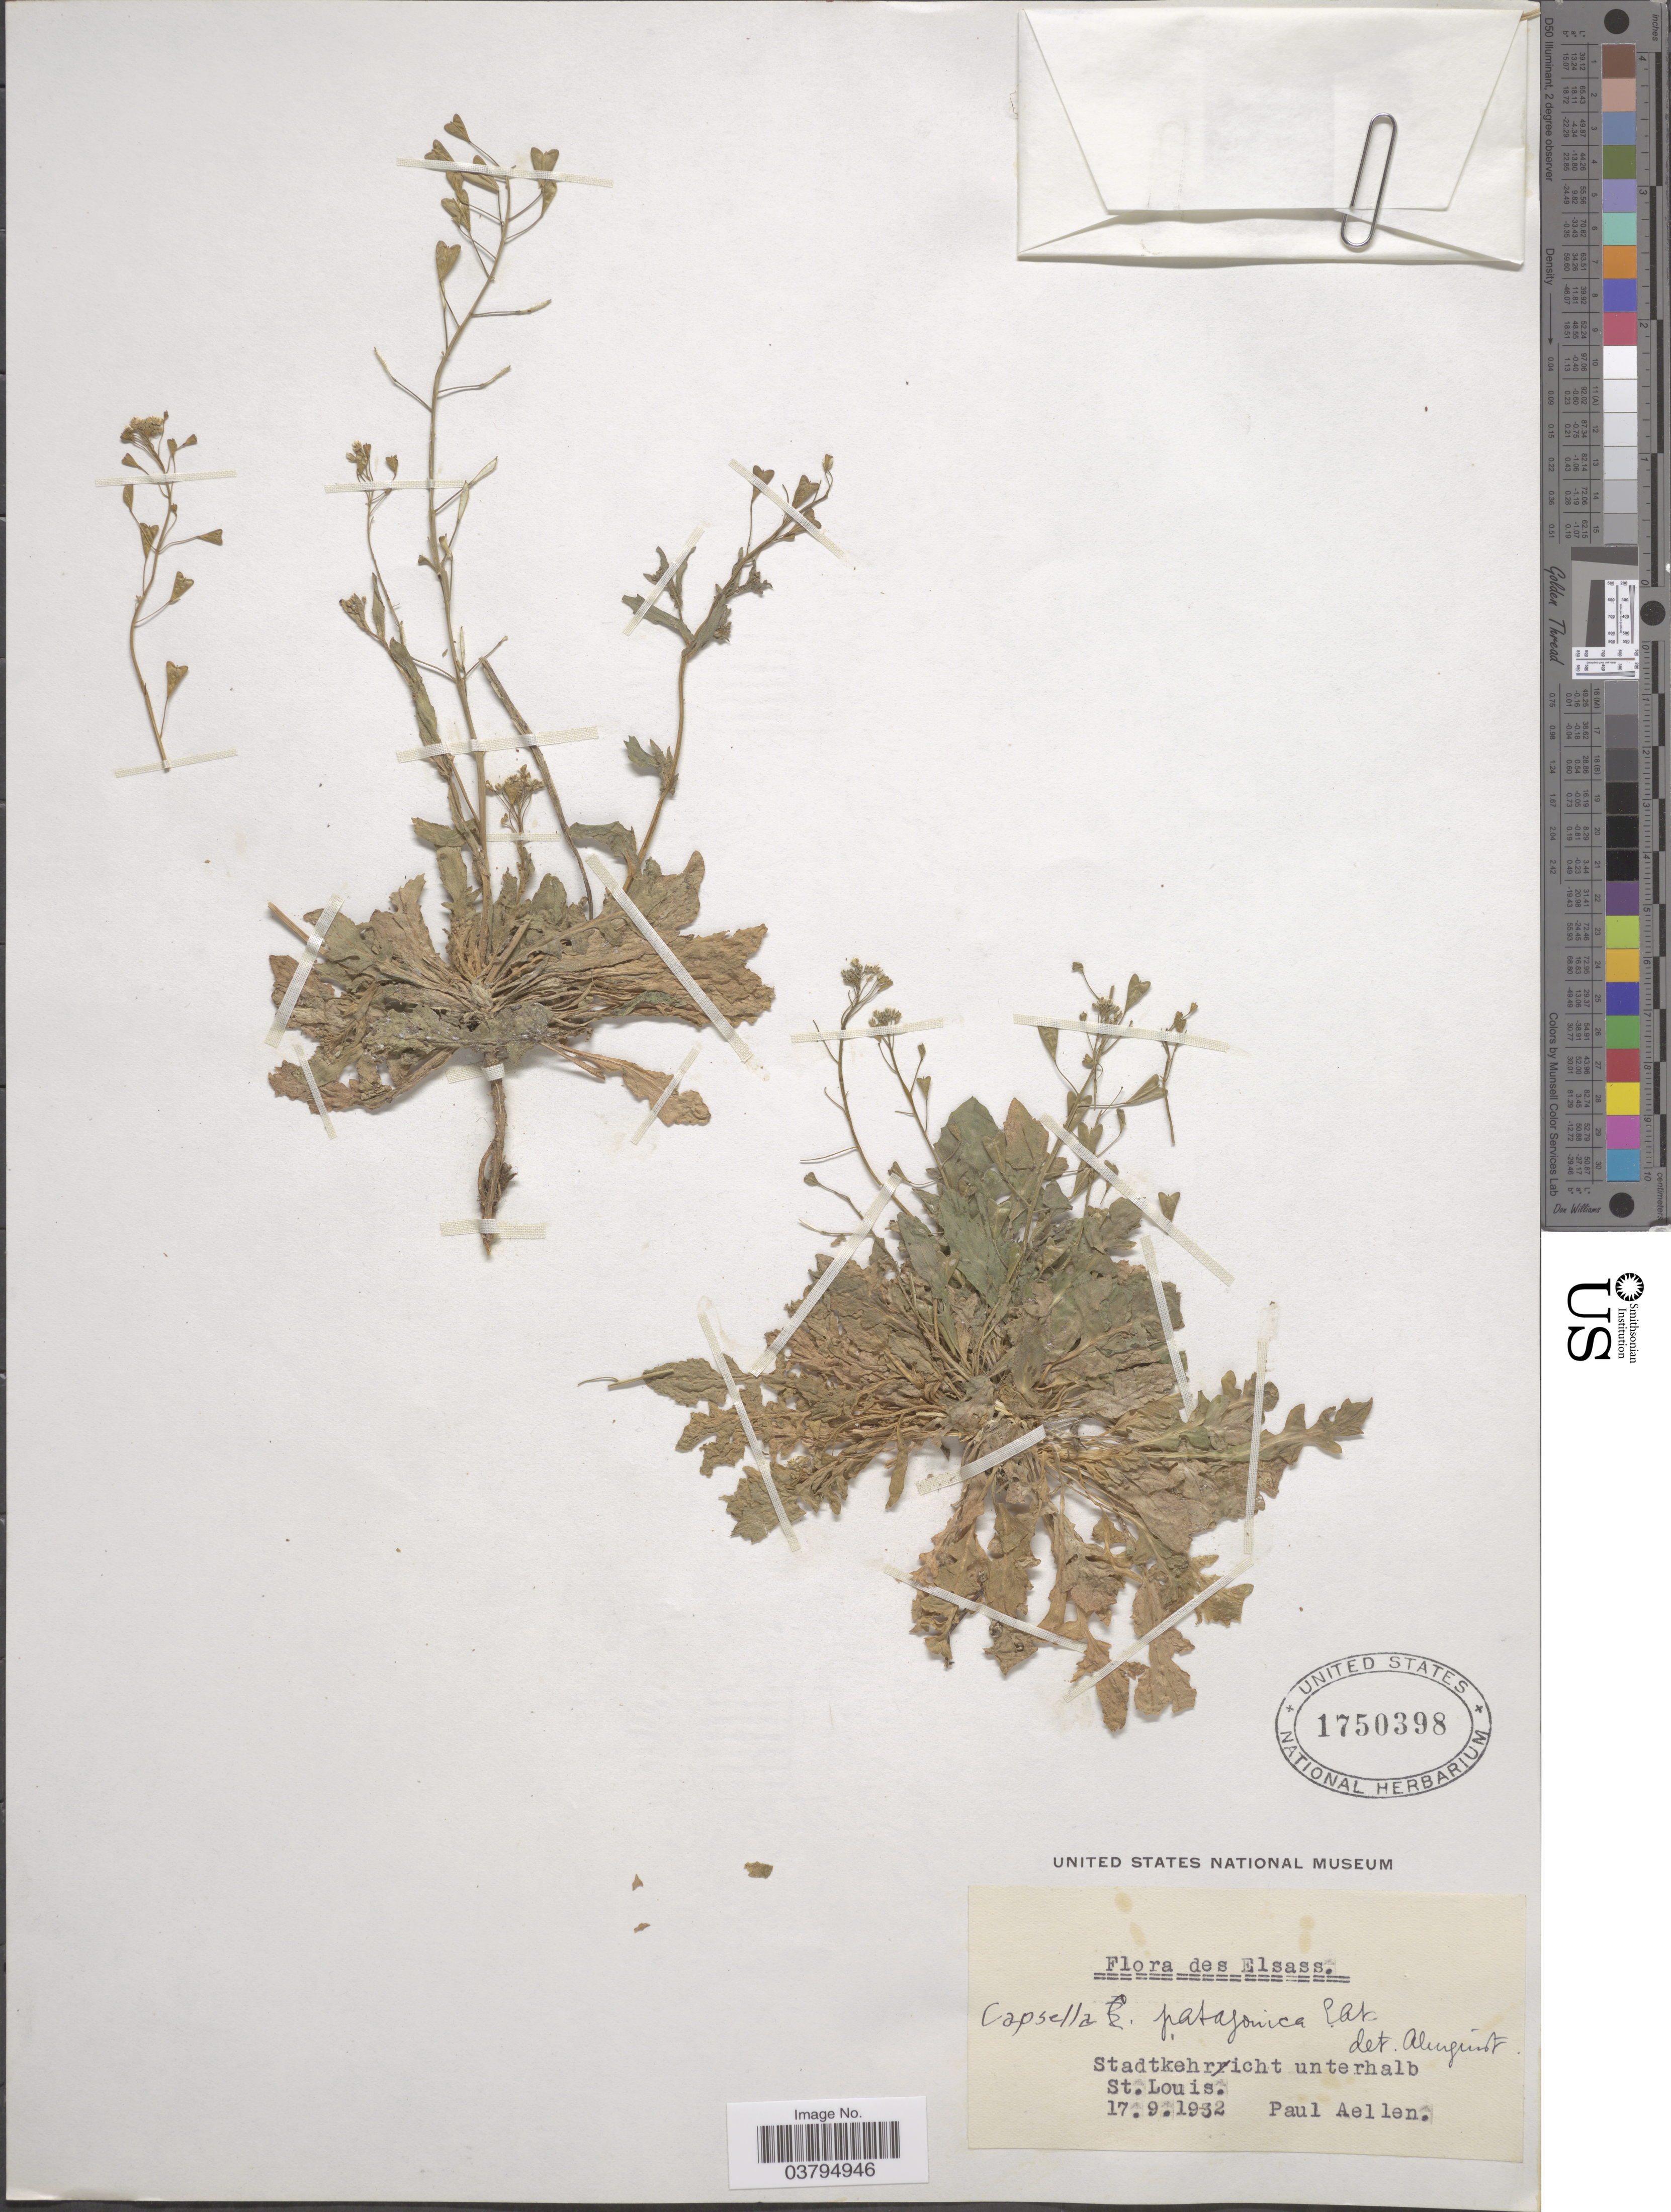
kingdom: Plantae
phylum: Tracheophyta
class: Magnoliopsida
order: Brassicales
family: Brassicaceae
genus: Capsella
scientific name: Capsella patagonica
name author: (E.B. Almq.) E.B. Almq.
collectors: P. Aellen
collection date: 1932-09-17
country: France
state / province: Grand Est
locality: Elsass. Stadtkehricht unterhalb St. Louis.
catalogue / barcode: US 1750398